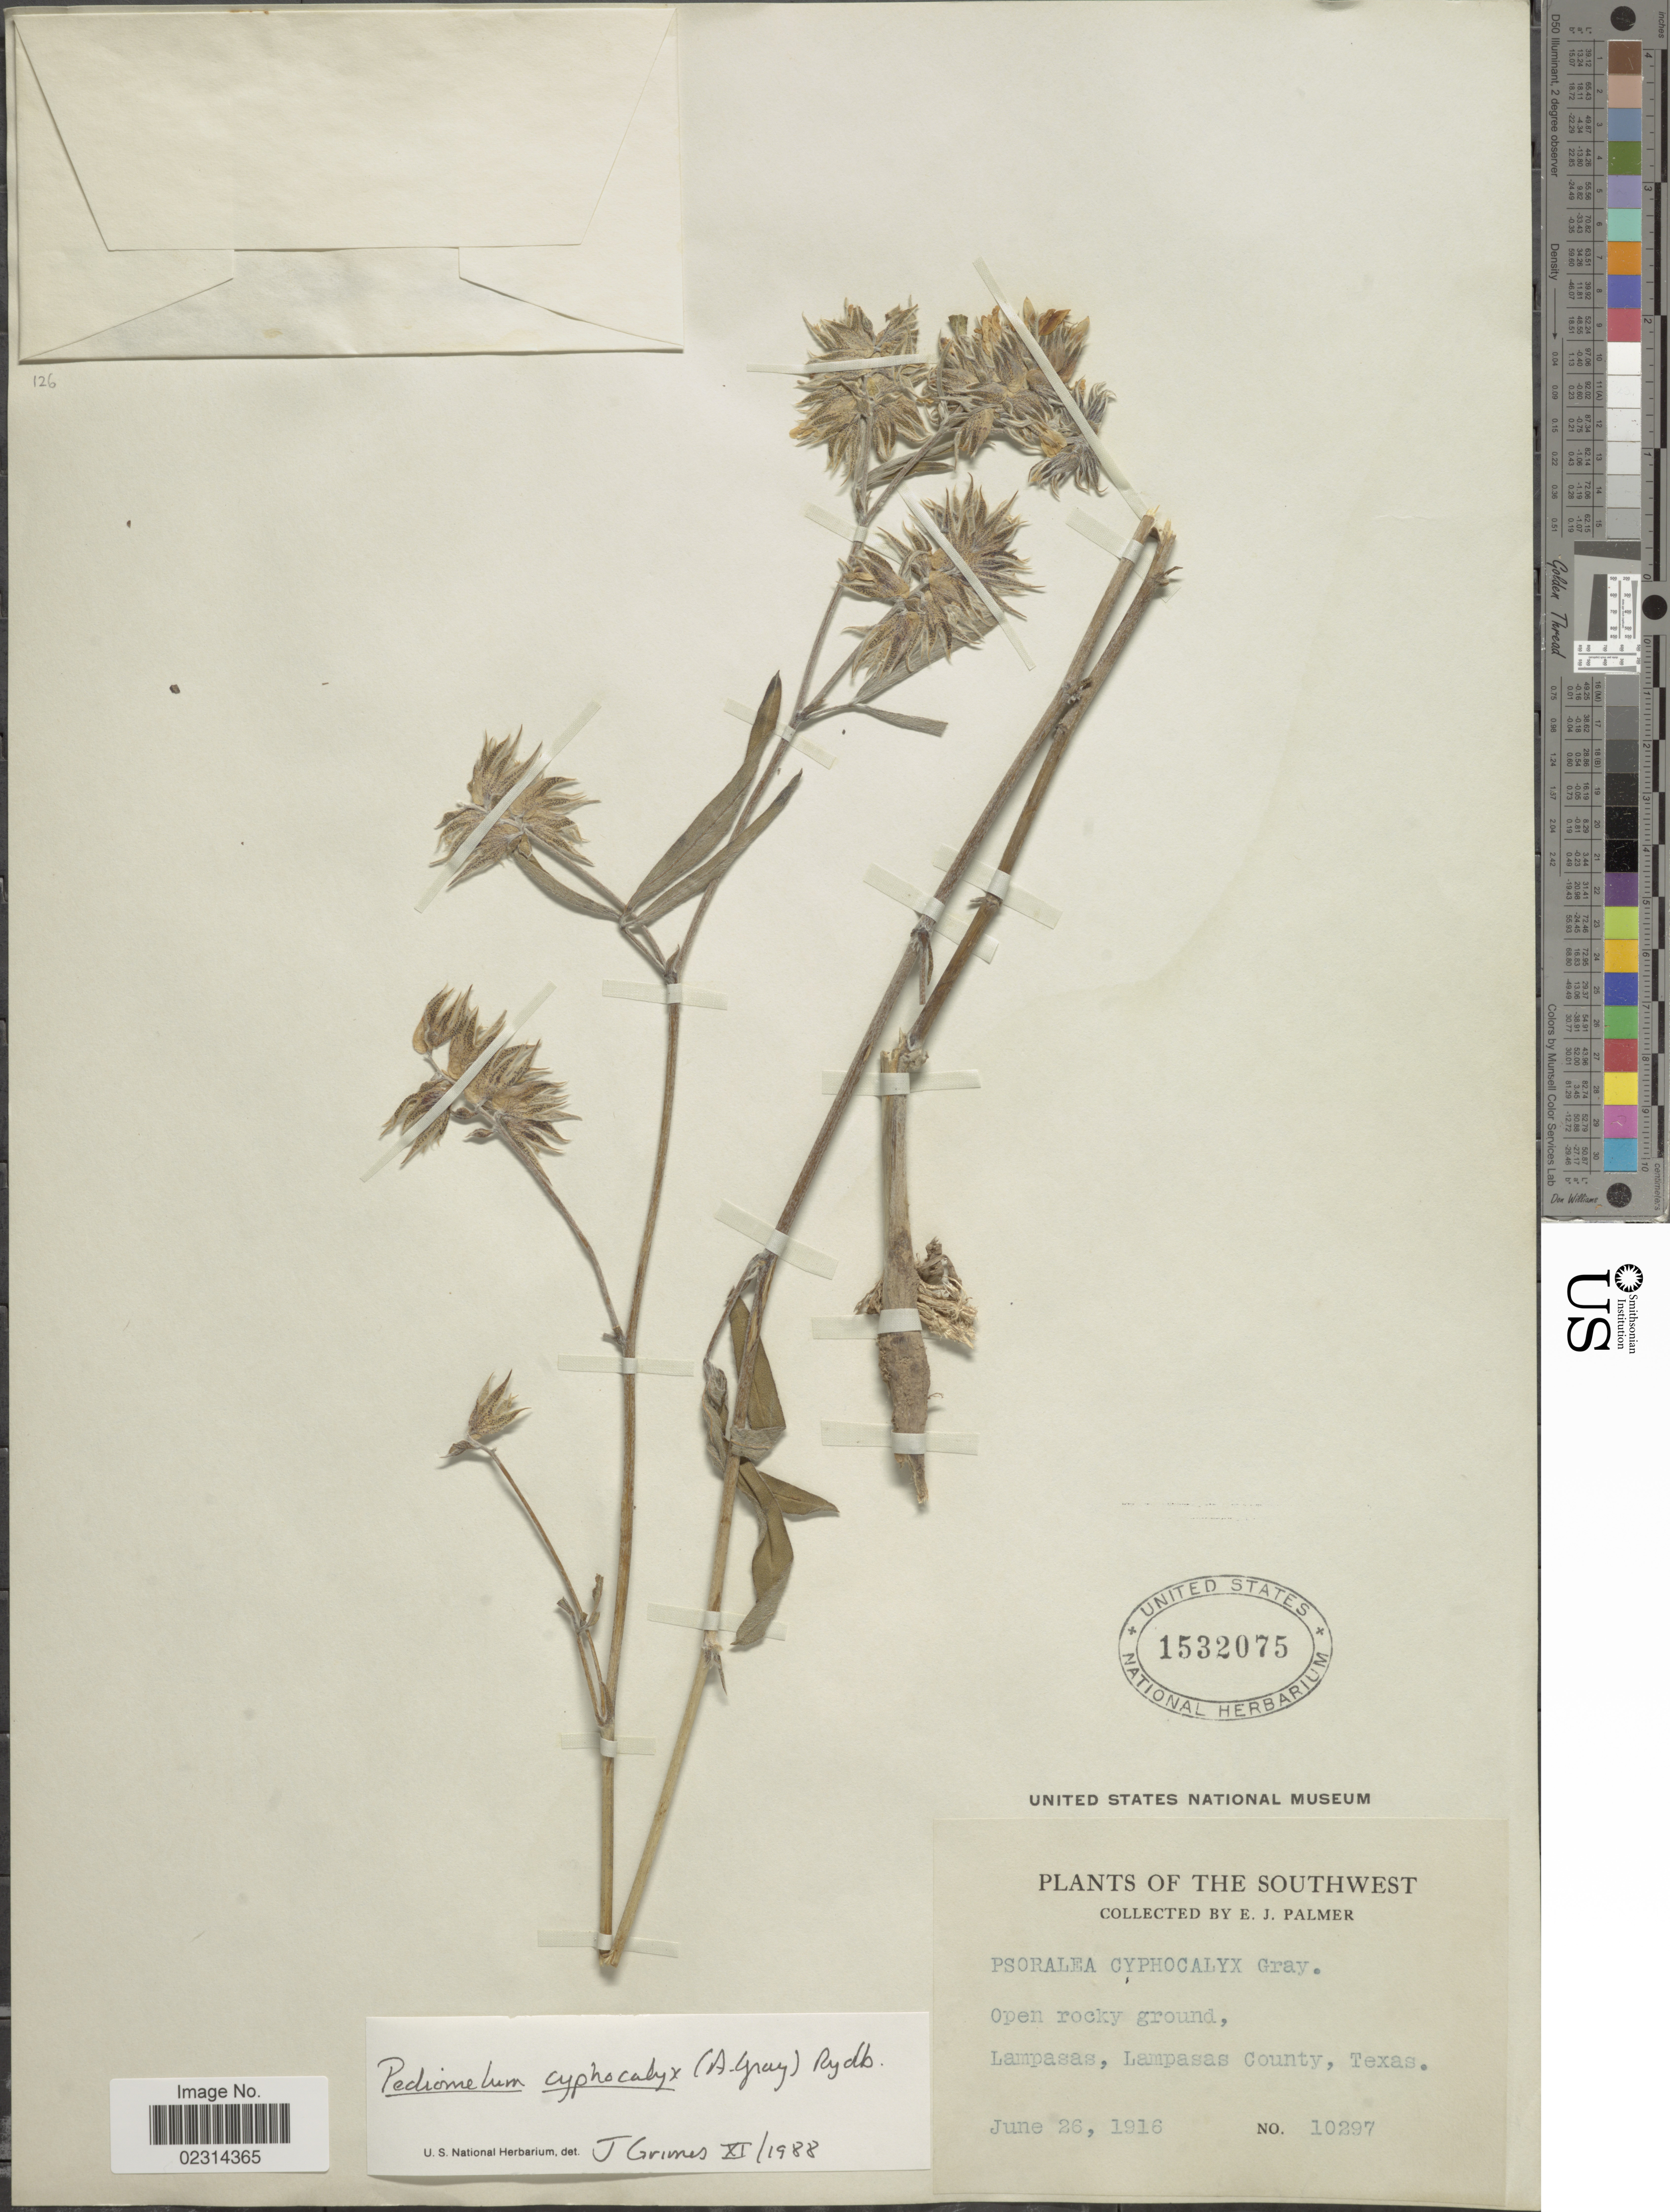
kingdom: Plantae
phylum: Tracheophyta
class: Magnoliopsida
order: Fabales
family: Fabaceae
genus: Pediomelum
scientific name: Pediomelum cyphocalyx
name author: (A. Gray) Rydb.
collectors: E. J. Palmer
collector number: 10297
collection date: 1916-06-26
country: United States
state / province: Texas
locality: Southwest. Lampasas, Lampasas County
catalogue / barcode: US 1532075